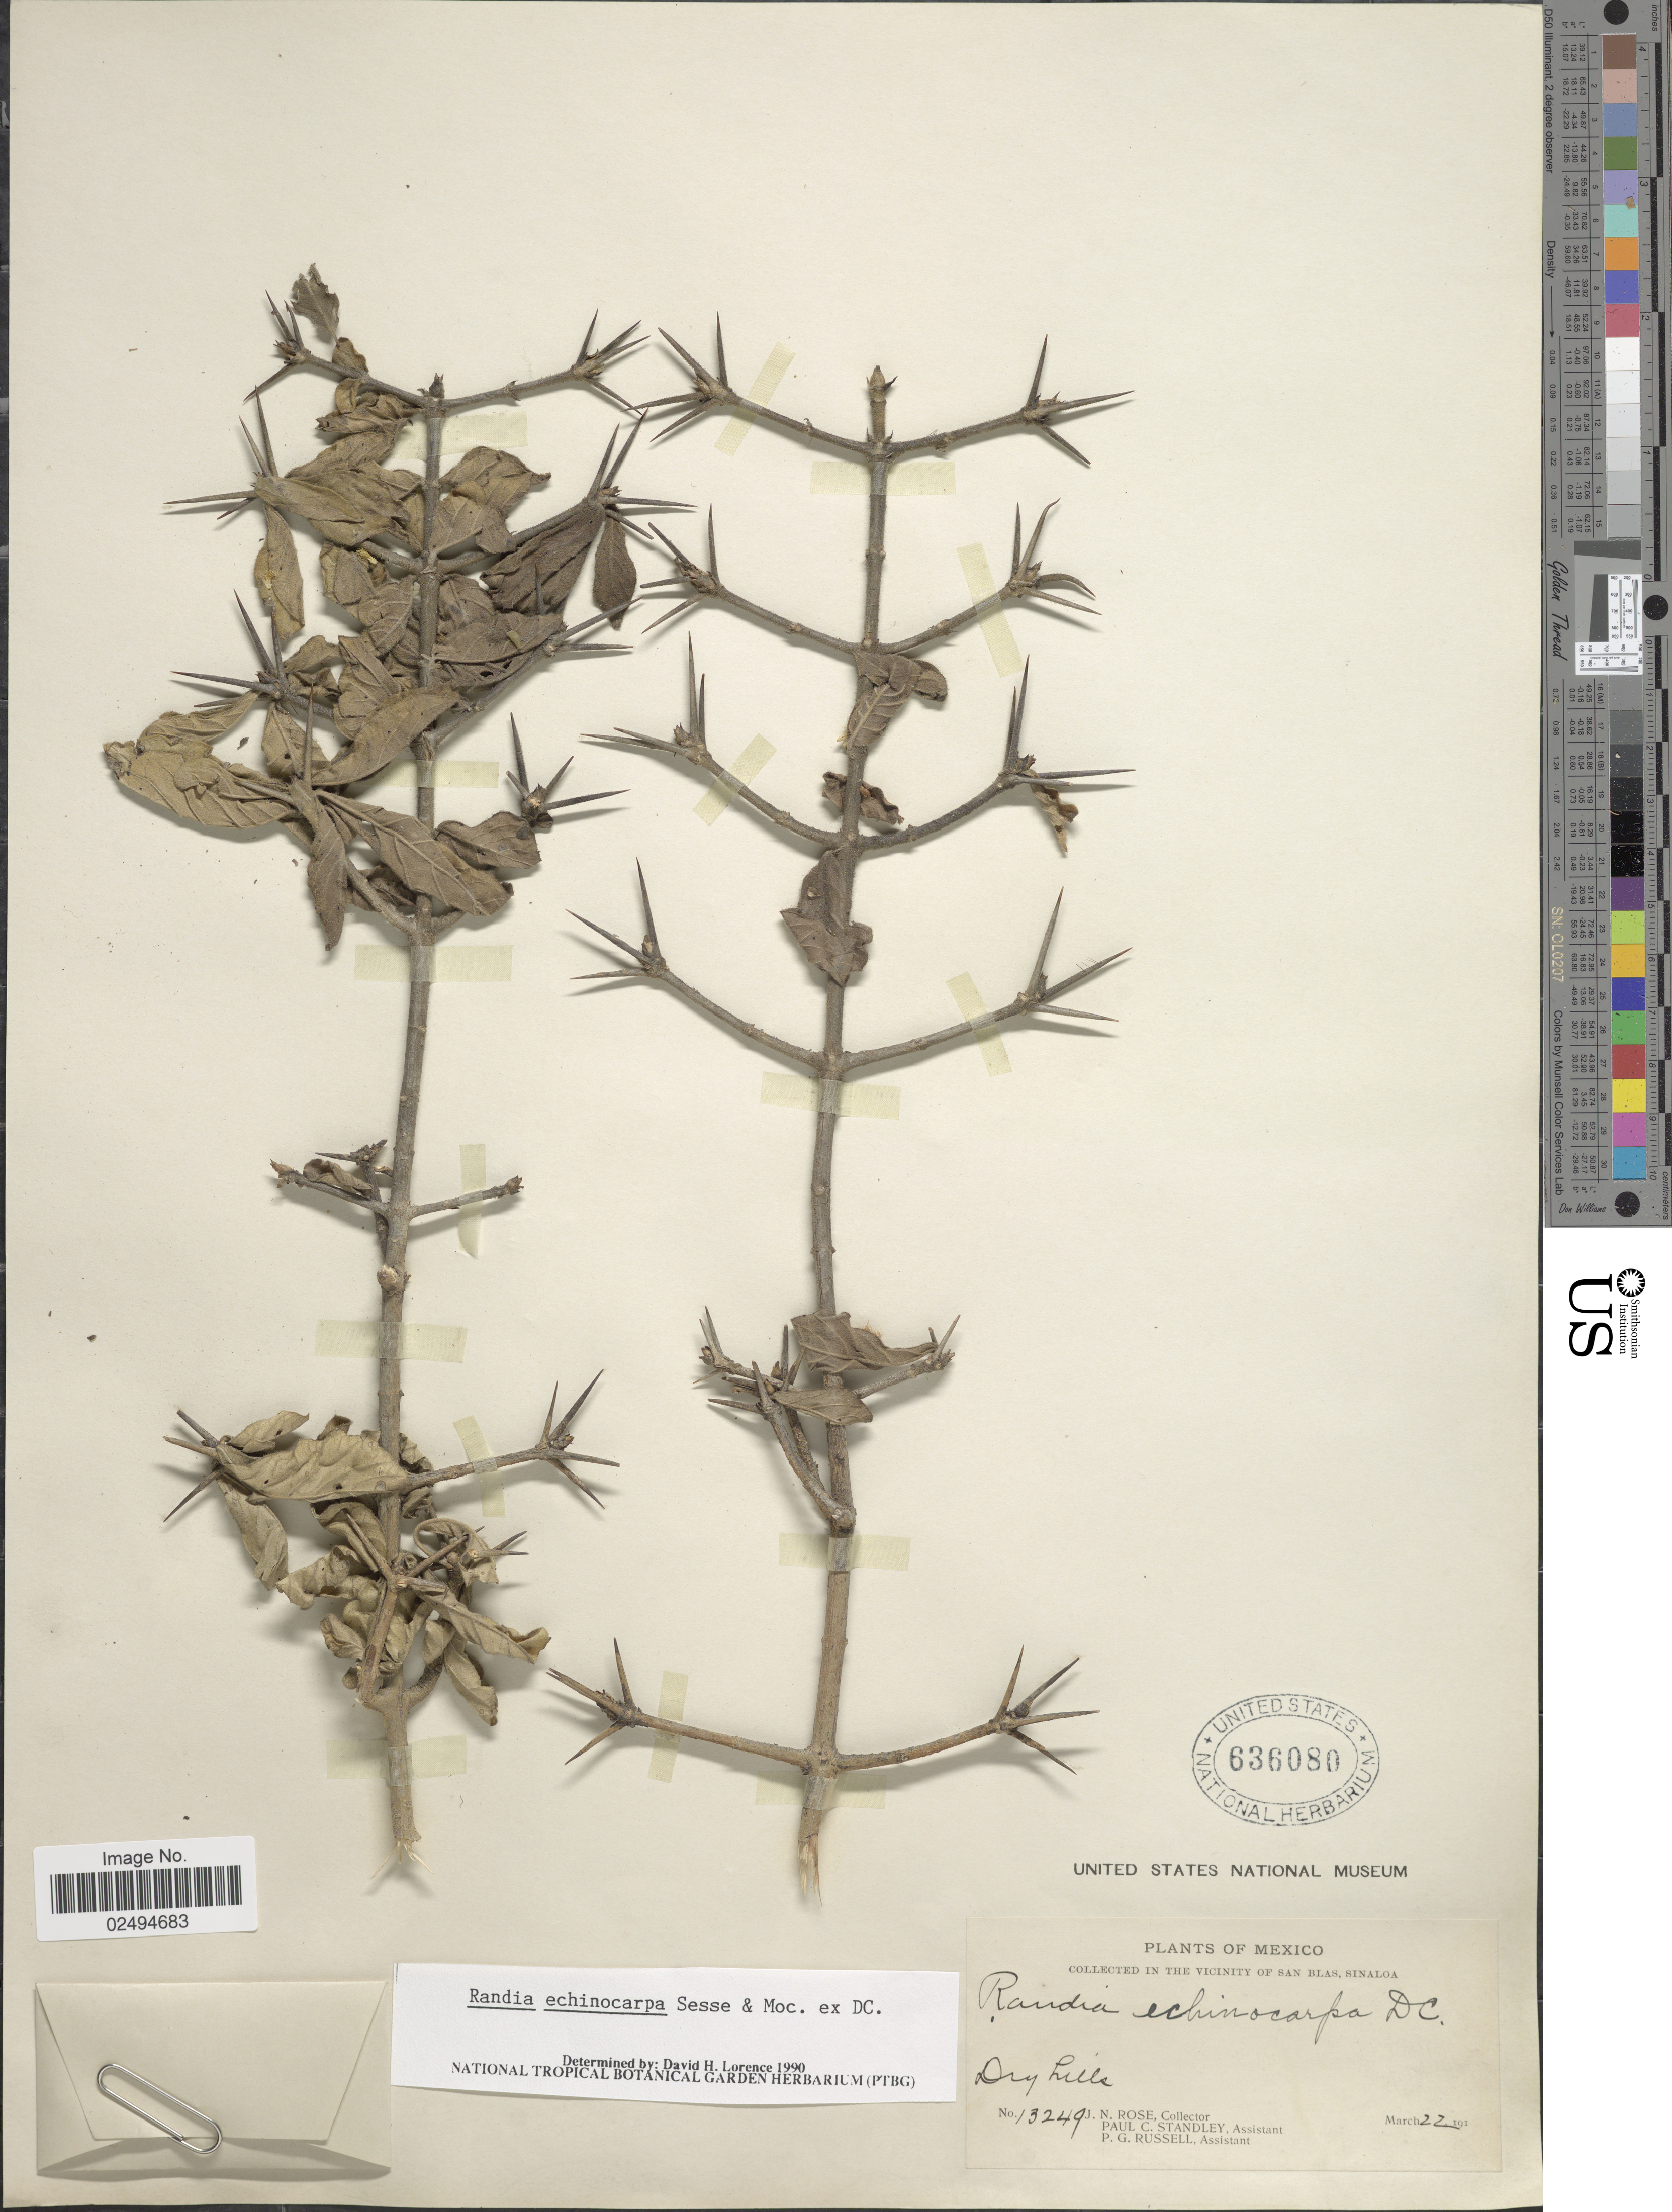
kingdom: Plantae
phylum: Tracheophyta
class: Magnoliopsida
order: Gentianales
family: Rubiaceae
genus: Randia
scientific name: Randia echinocarpa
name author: Sessé & Moc. ex DC.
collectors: J. N. Rose, P. C. Standley & P. G. Russell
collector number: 13249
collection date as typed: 191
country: Mexico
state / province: Sinaloa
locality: In the vicinity of San Blas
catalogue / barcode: US 636080